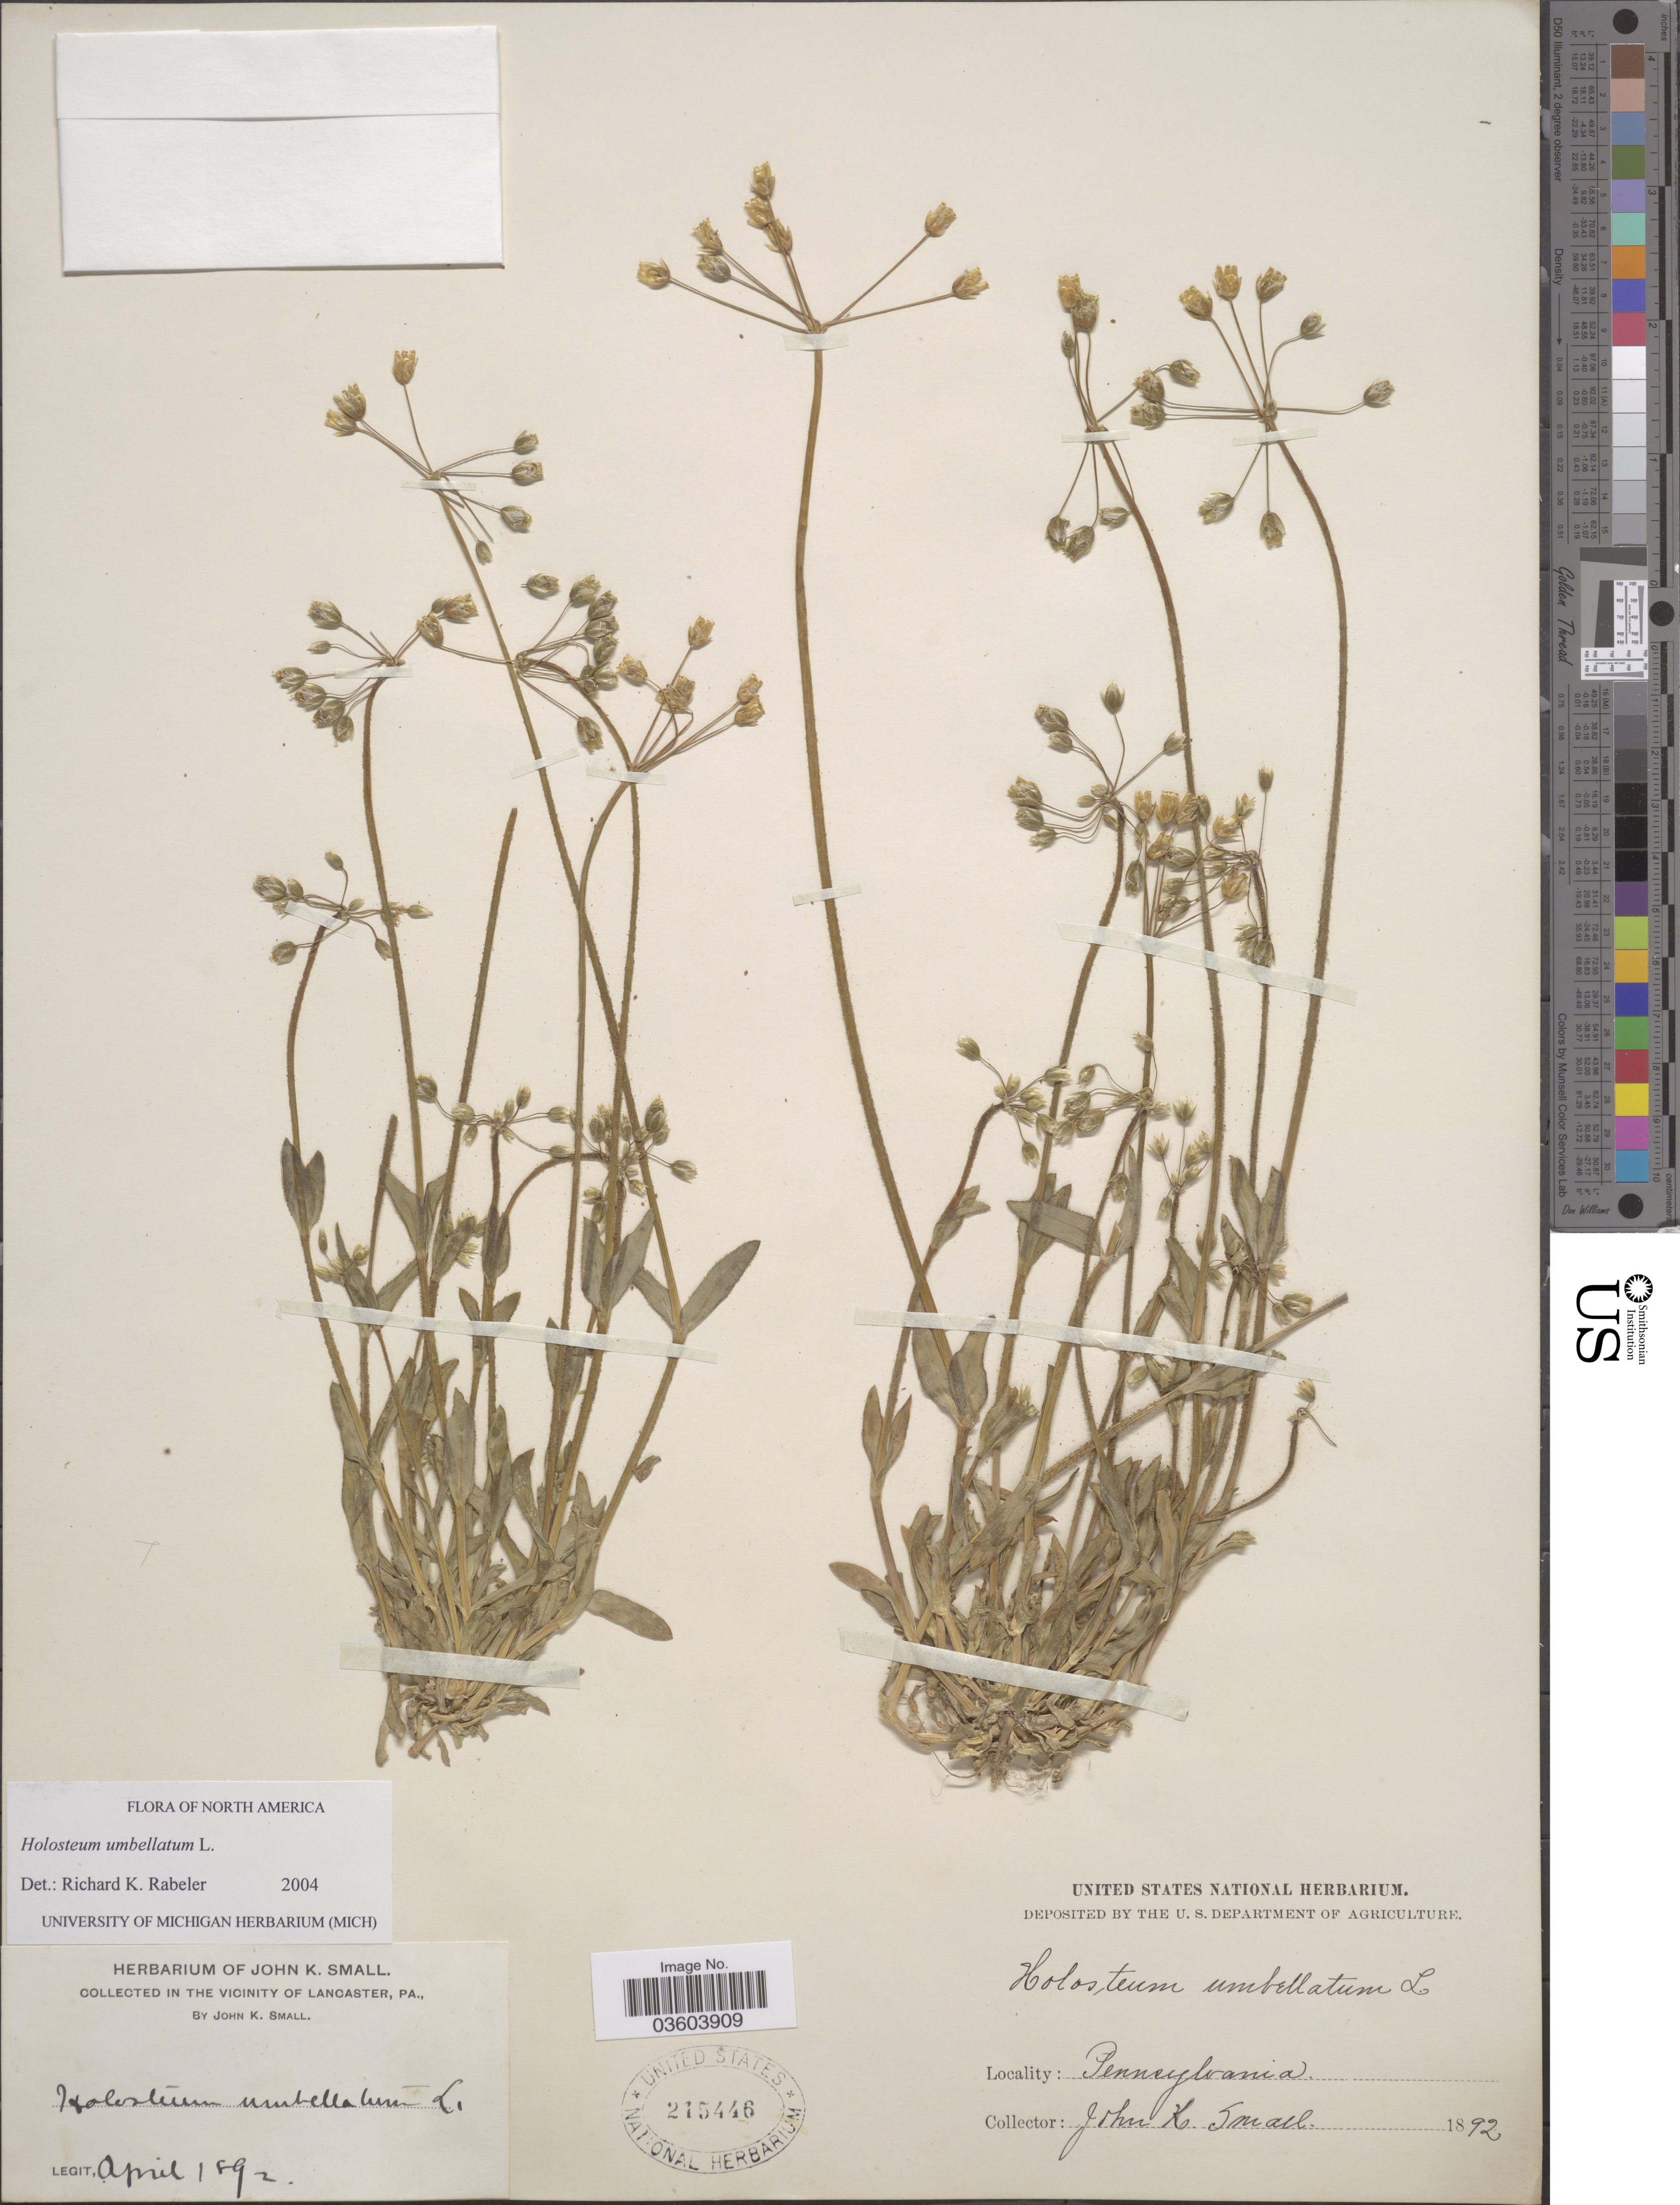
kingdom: Plantae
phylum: Tracheophyta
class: Magnoliopsida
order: Caryophyllales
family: Caryophyllaceae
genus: Holosteum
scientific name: Holosteum umbellatum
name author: L.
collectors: J. K. Small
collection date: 1892-04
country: United States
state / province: Pennsylvania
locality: In the vicinity of Lancaster.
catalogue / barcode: US 215446